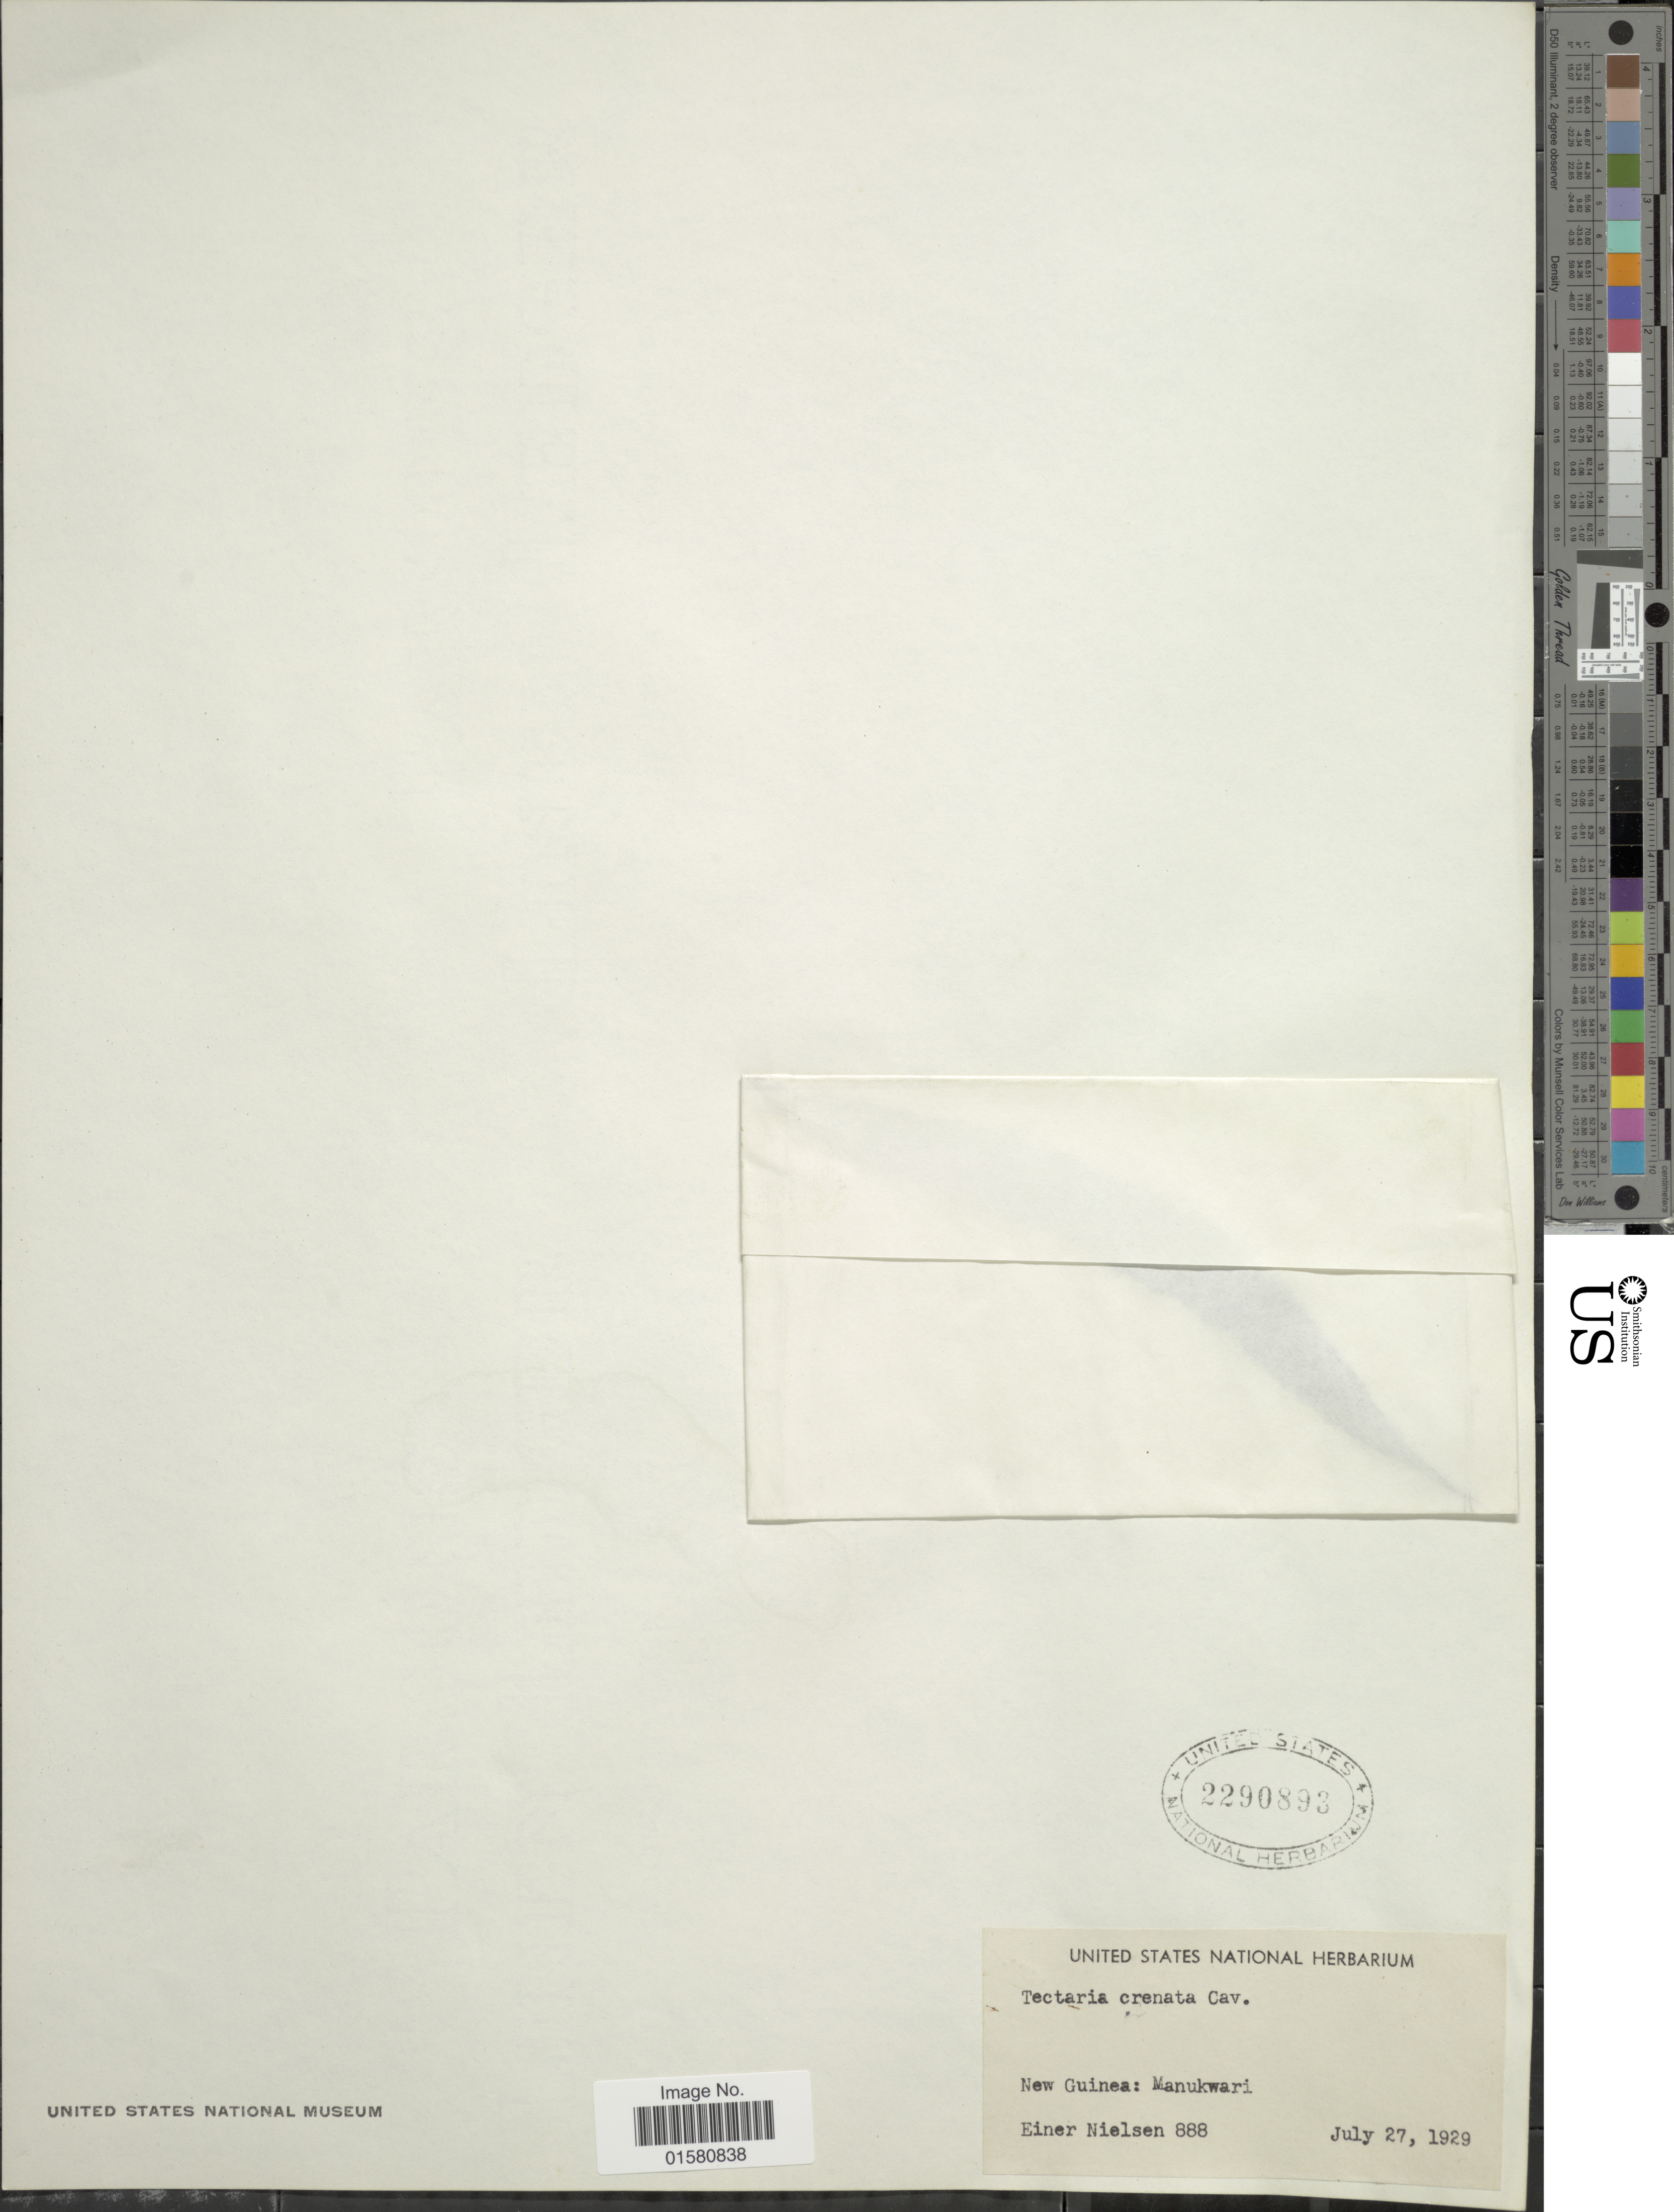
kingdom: Plantae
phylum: Tracheophyta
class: Polypodiopsida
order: Polypodiales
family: Tectariaceae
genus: Tectaria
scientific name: Tectaria crenata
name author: Cav.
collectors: E. Nielsen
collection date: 1929-07-27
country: Papua New Guinea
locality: New Guinea: Manukwari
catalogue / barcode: US 2290893